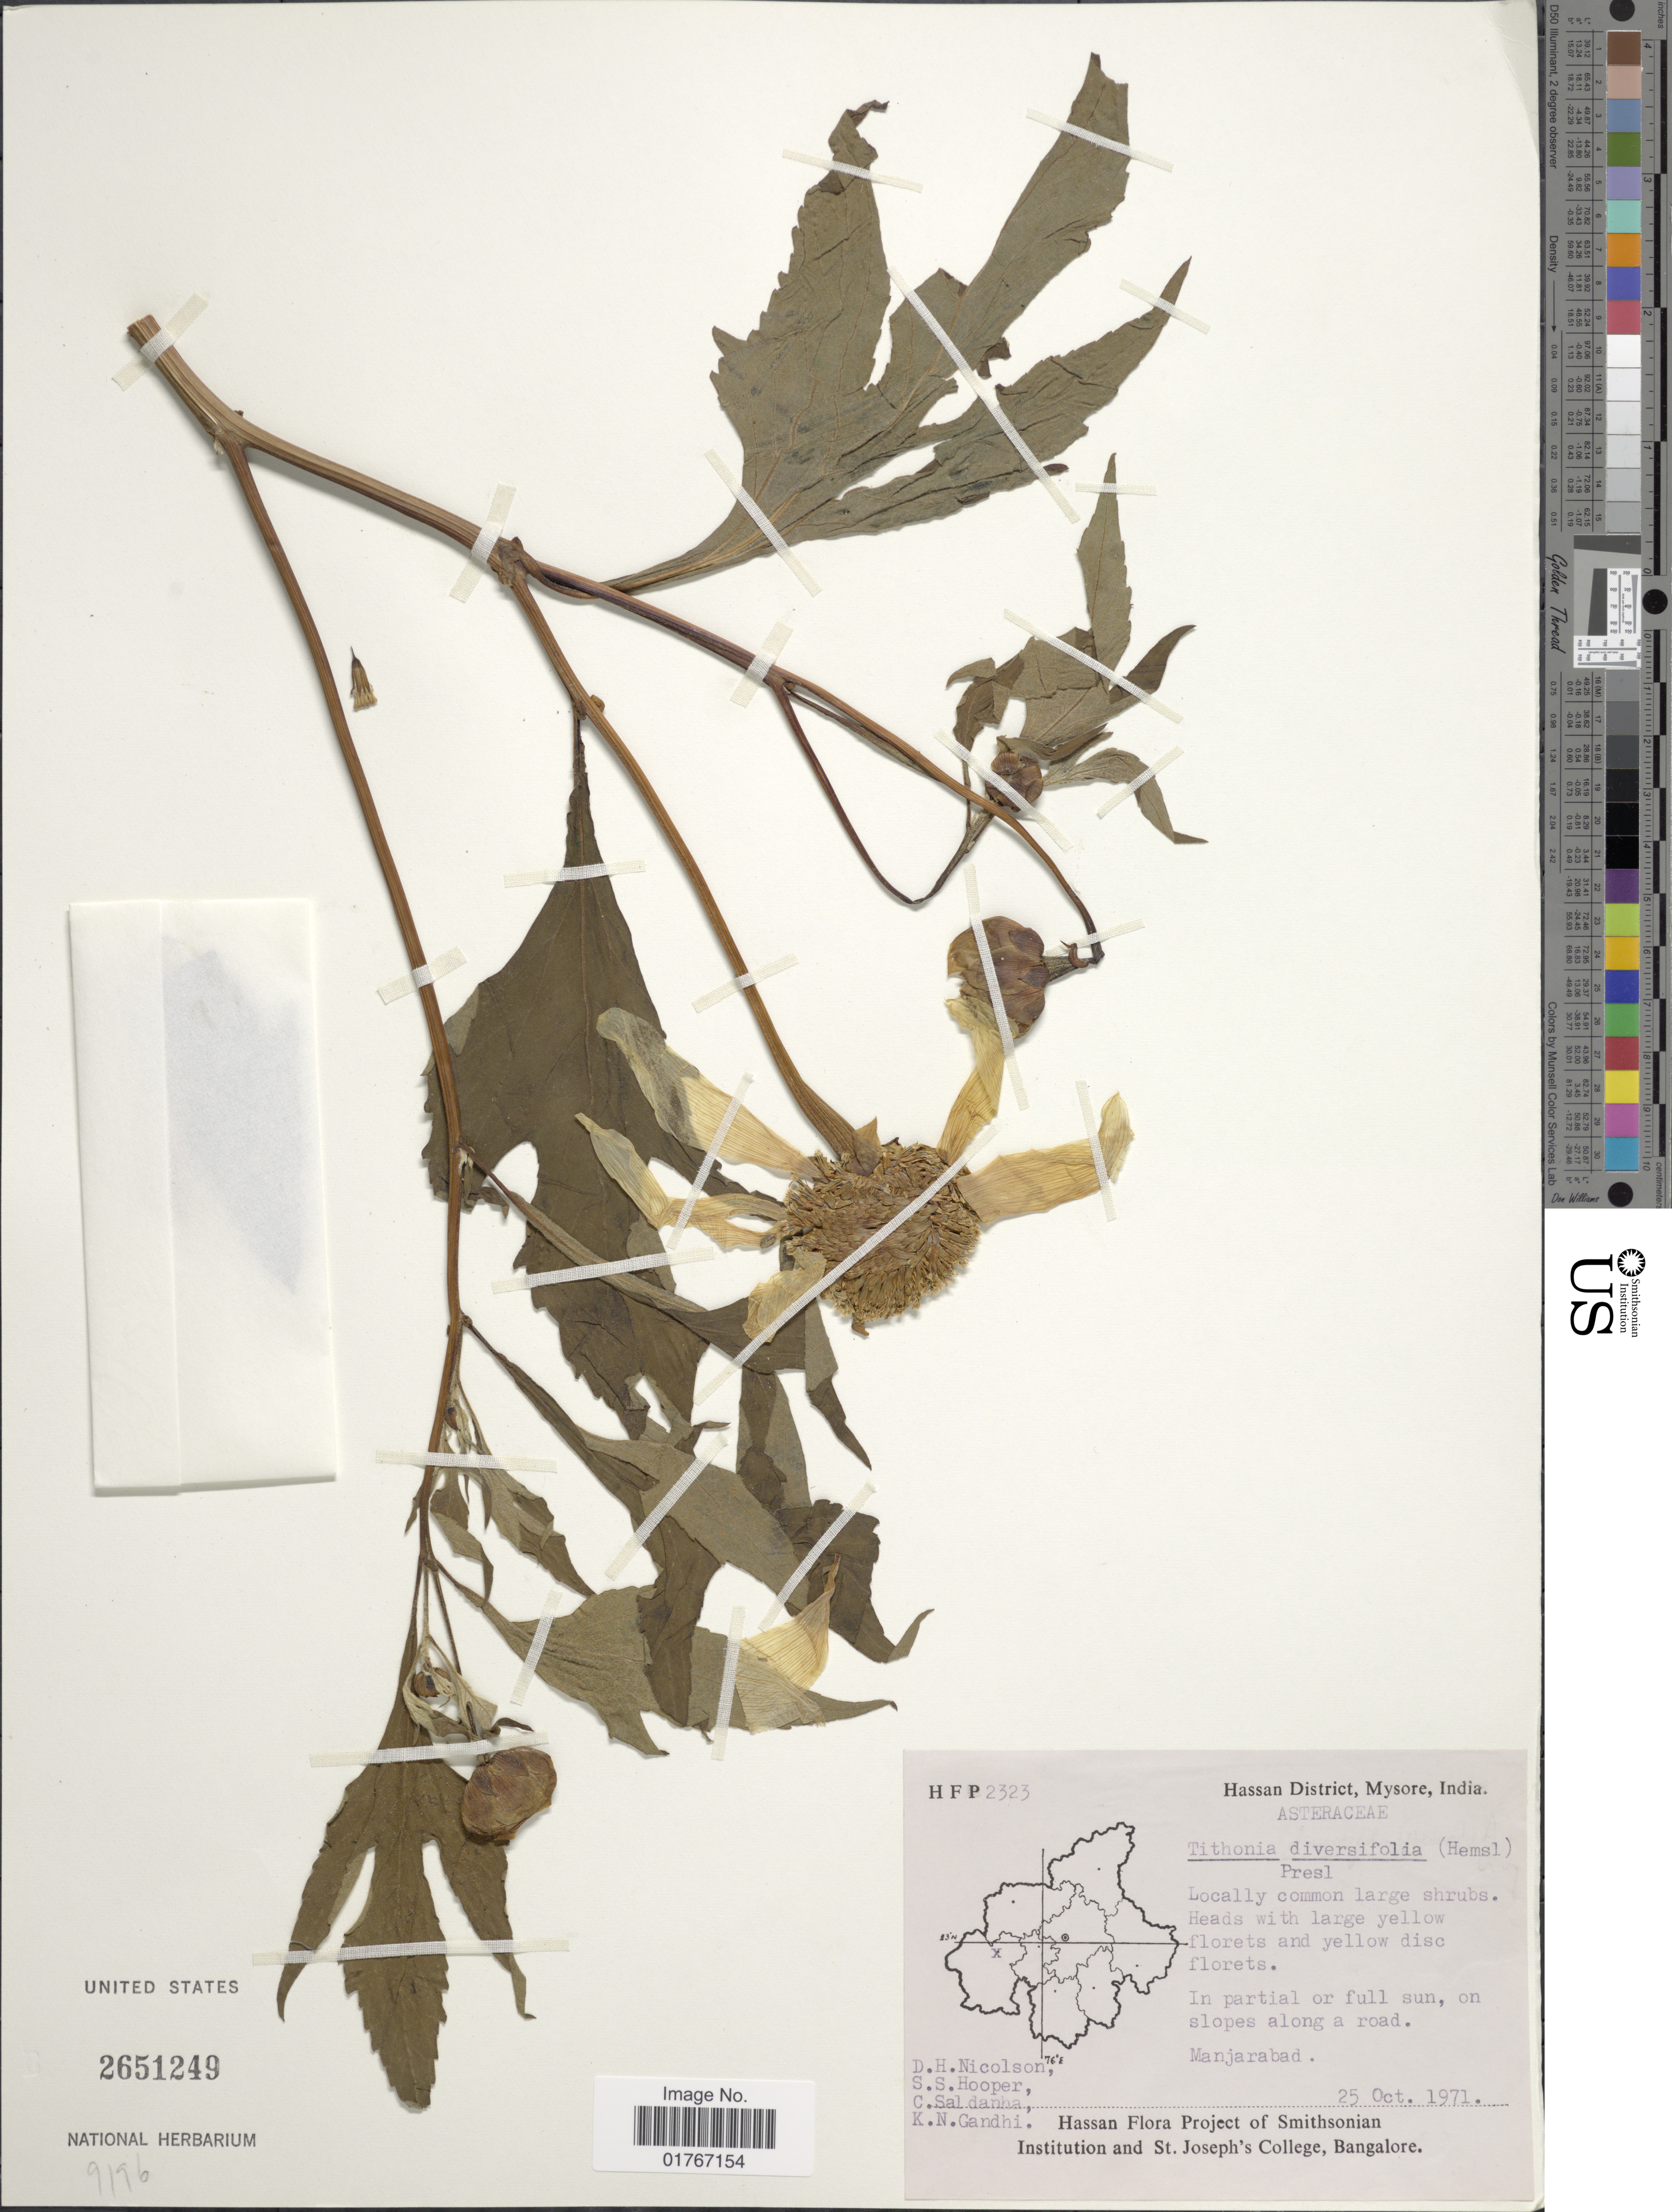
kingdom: Plantae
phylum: Tracheophyta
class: Magnoliopsida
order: Asterales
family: Asteraceae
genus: Tithonia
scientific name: Tithonia diversifolia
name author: (Hemsl.) A. Gray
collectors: D. H. Nicolson, S. S. Hooper, C. Saldanha & K. N. Gandhi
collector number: H F P. 2323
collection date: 1971-10-25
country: India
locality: Hassan District, Mysore, In partial or full sun, on slopes along a road, Manjarabad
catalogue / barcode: US 2651249